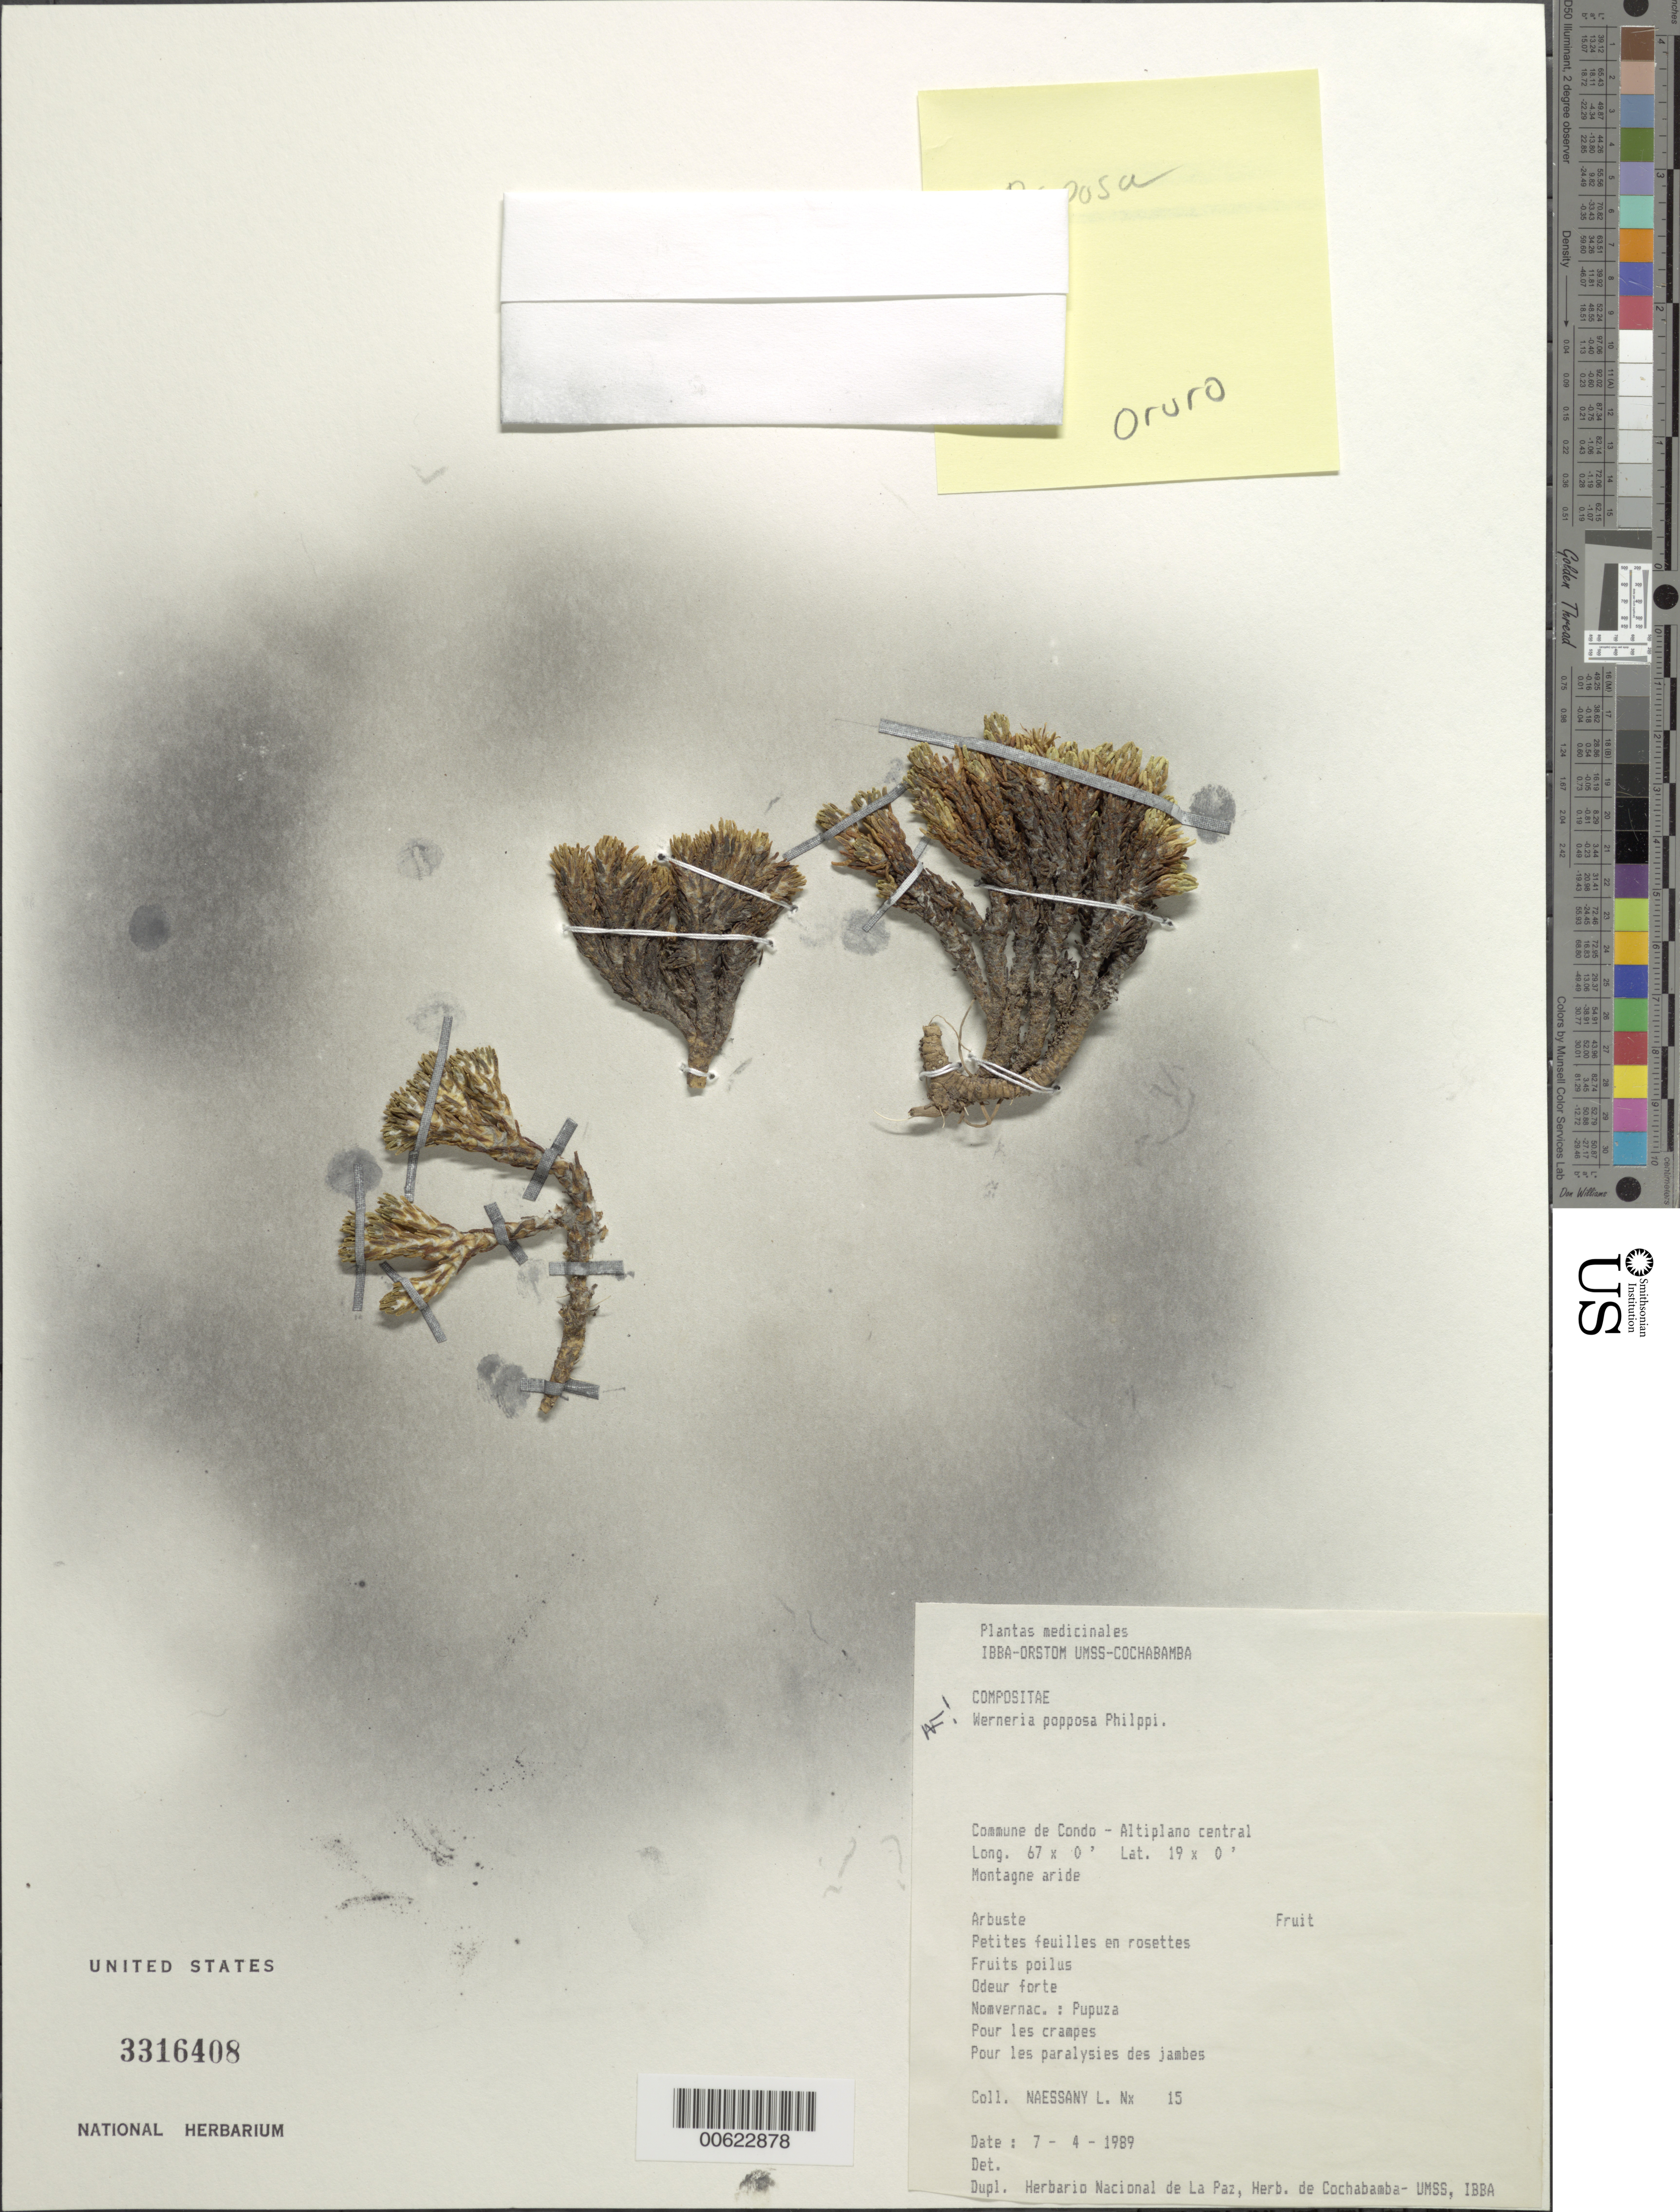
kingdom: Plantae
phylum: Tracheophyta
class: Magnoliopsida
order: Asterales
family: Asteraceae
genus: Xenophyllum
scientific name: Xenophyllum poposum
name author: (Phil.) V.A. Funk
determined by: Funk, Vicki A., (BOT), Smithsonian Institution - National Museum of Natural History (UNITED STATES)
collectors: X. Menhofer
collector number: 15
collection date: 1989-04-07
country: Bolivia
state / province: Oruro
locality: Commune de Condo - Altiplano central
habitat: Montagne aride.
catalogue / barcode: US 3316408